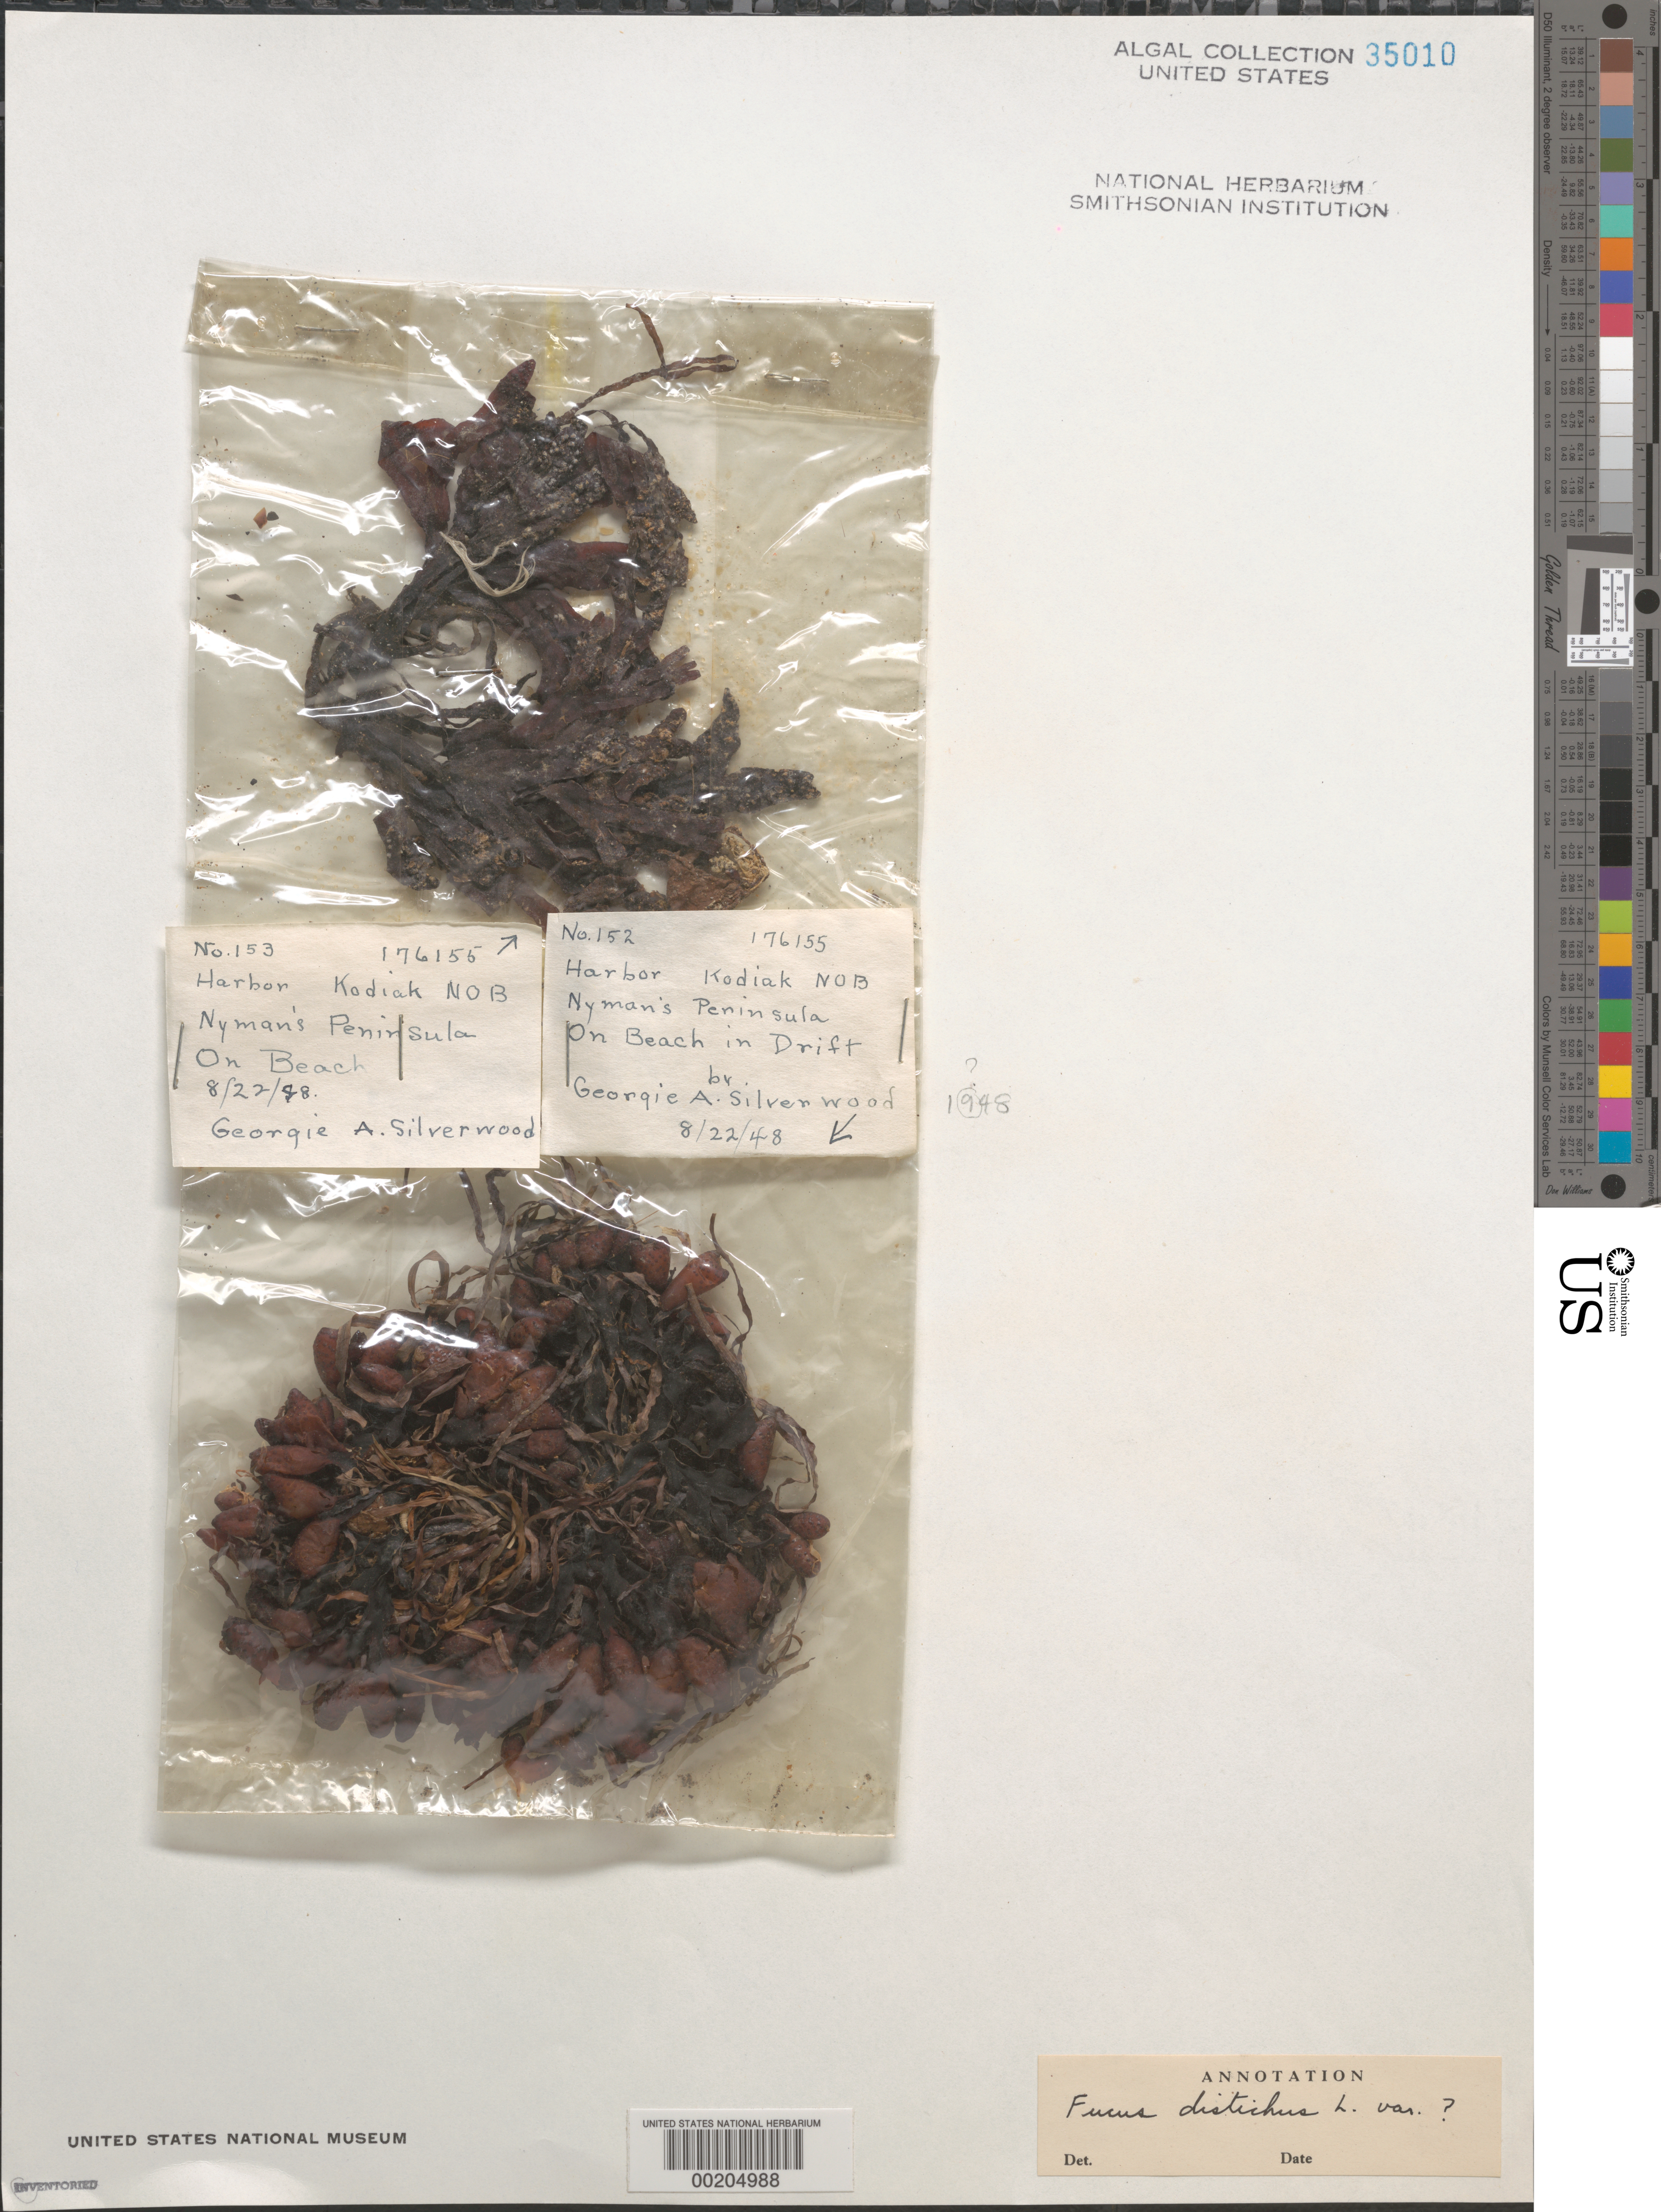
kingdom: Chromista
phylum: Ochrophyta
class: Phaeophyceae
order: Fucales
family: Fucaceae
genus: Fucus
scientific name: Fucus distichus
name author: L.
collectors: G. Silverwood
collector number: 152 & 153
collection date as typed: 22 Aug 1948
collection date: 1948-08-22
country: United States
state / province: Alaska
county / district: Kodiak Island Division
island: Kodiak Island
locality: Nyman's Peninsula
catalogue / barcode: US 35010